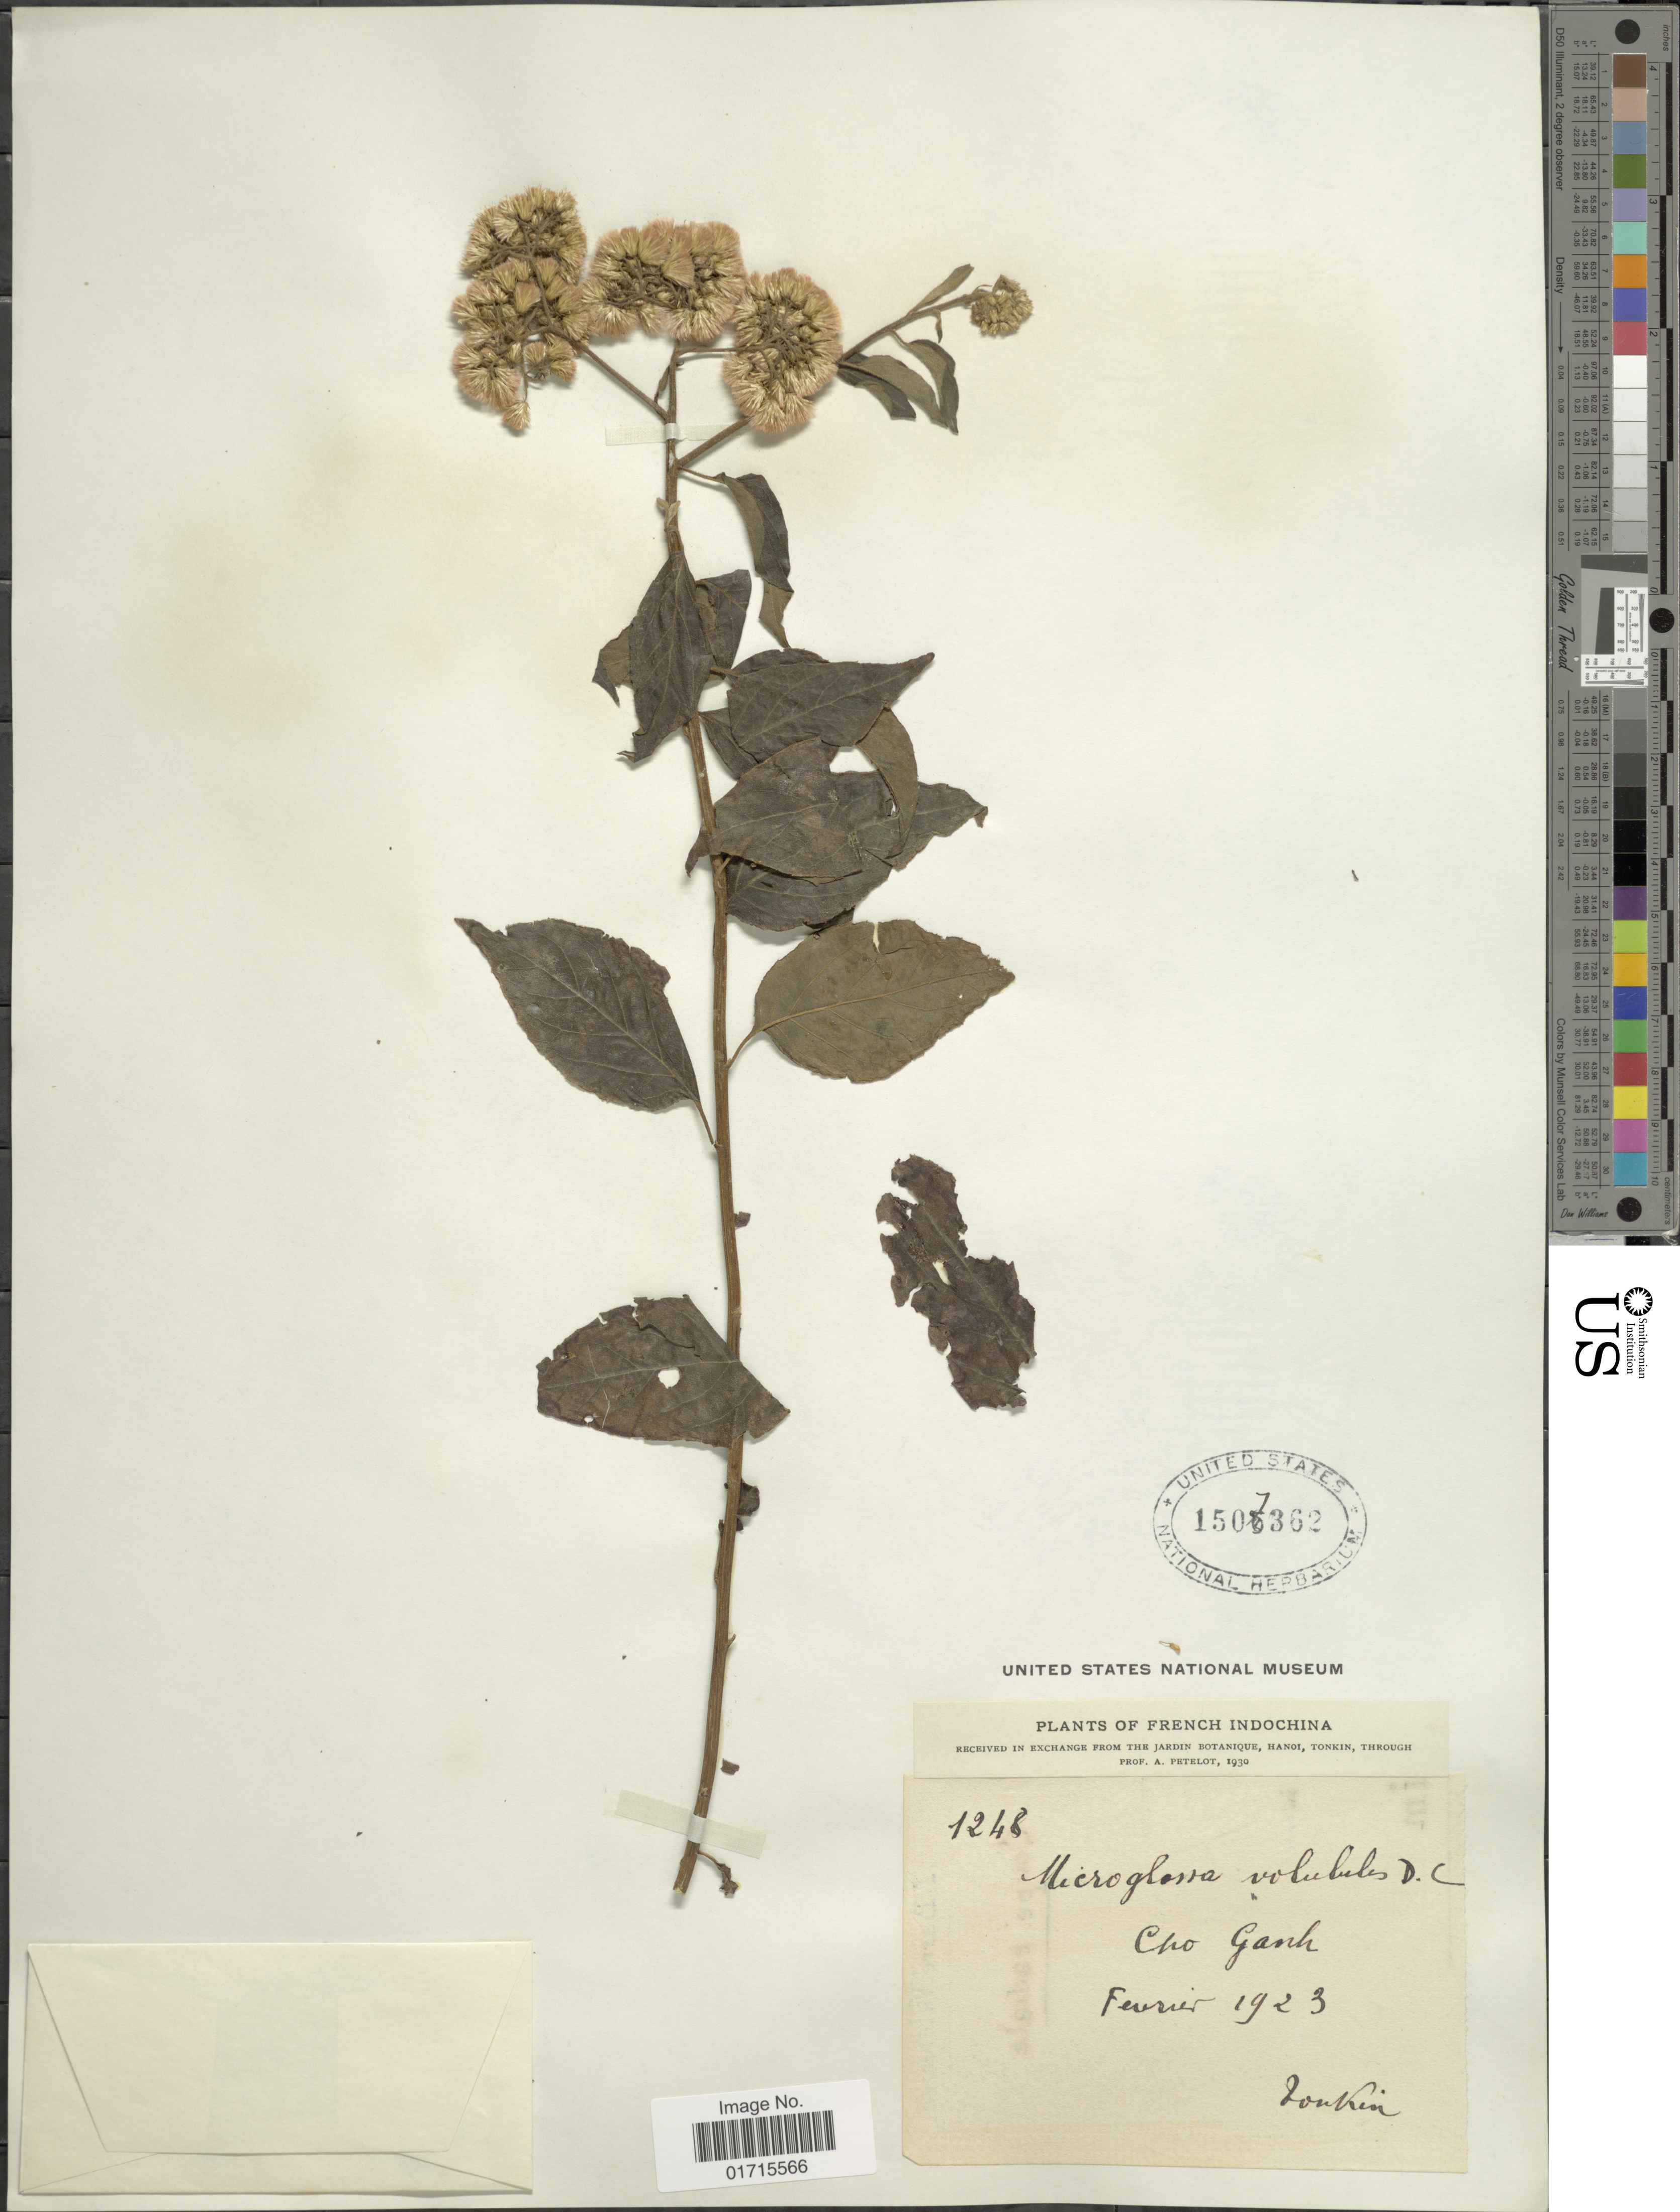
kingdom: Plantae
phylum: Tracheophyta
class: Magnoliopsida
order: Asterales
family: Asteraceae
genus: Microglossa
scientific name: Microglossa pyrifolia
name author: (Lam.) Kuntze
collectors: A. Petelot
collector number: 1248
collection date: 1923-02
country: Vietnam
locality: Tonkin. Cho Ganh [interpreted]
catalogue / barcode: US 1507362